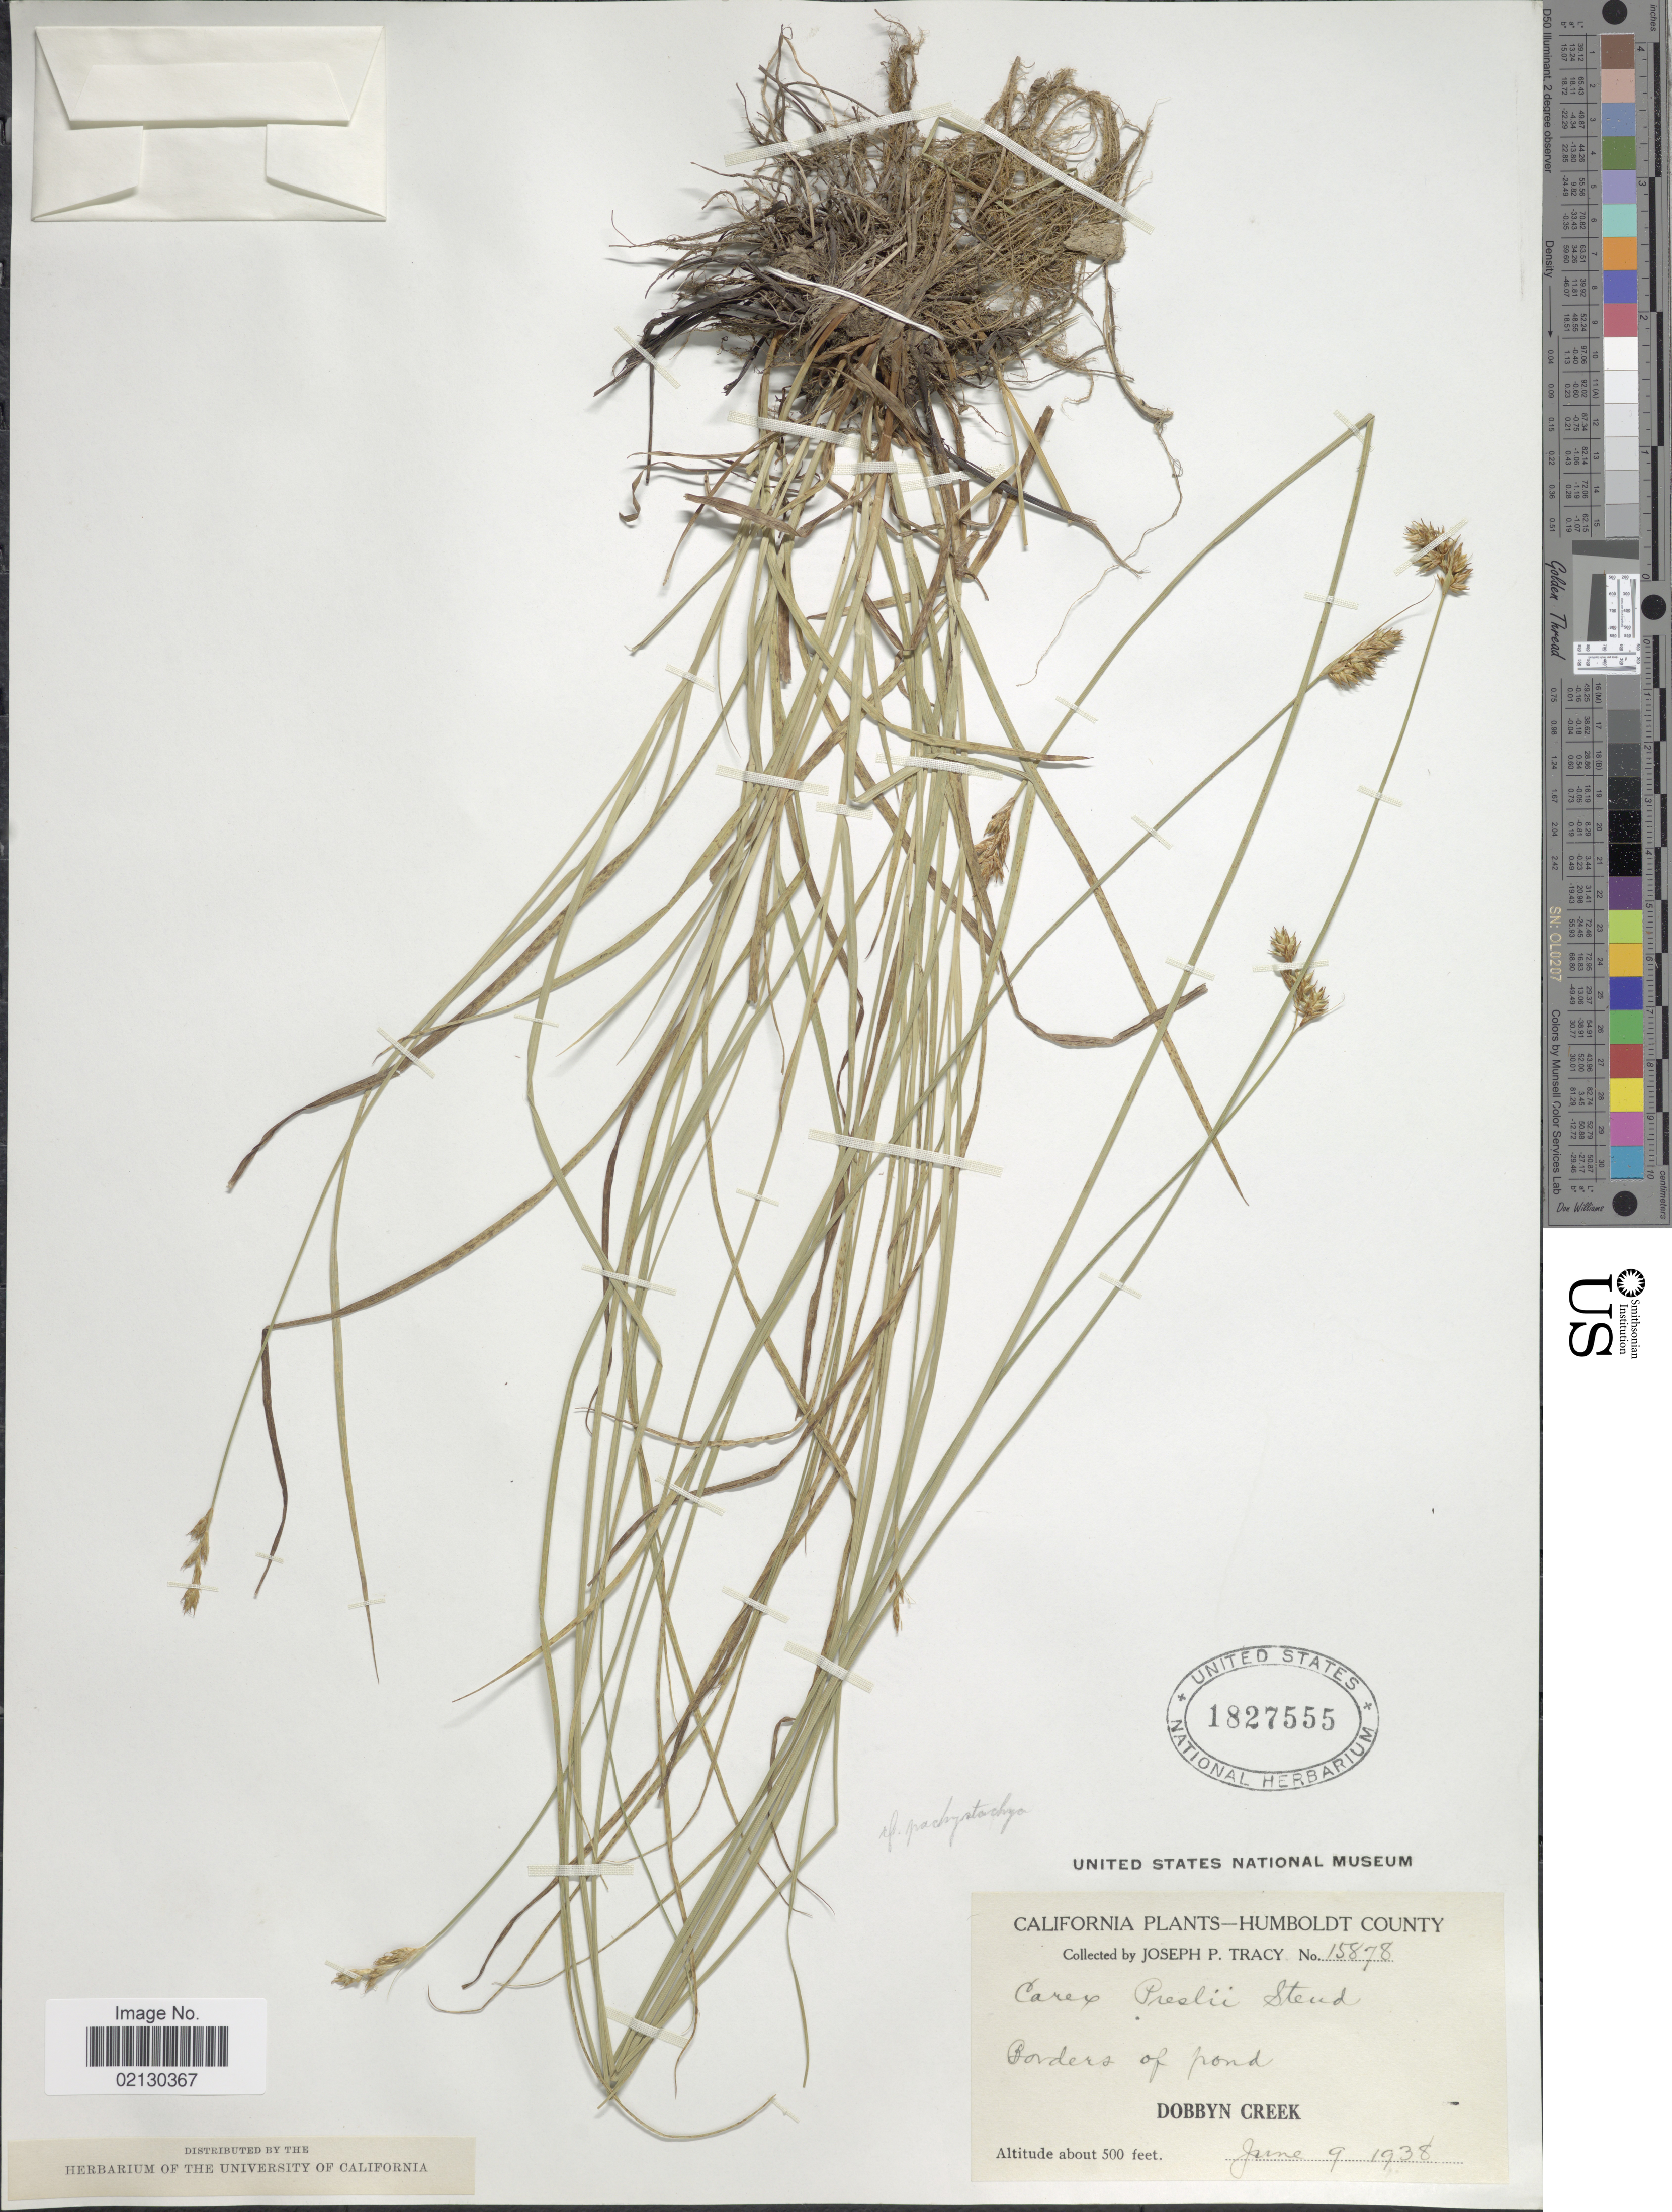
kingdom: Plantae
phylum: Tracheophyta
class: Liliopsida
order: Poales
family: Cyperaceae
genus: Carex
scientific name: Carex preslii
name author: Steud.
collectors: J. Tracy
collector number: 15878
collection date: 1938-06-09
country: United States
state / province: California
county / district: Humboldt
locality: Humboldt County. Borders of pond, Dobbyn Creek.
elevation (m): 152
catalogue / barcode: US 1827555